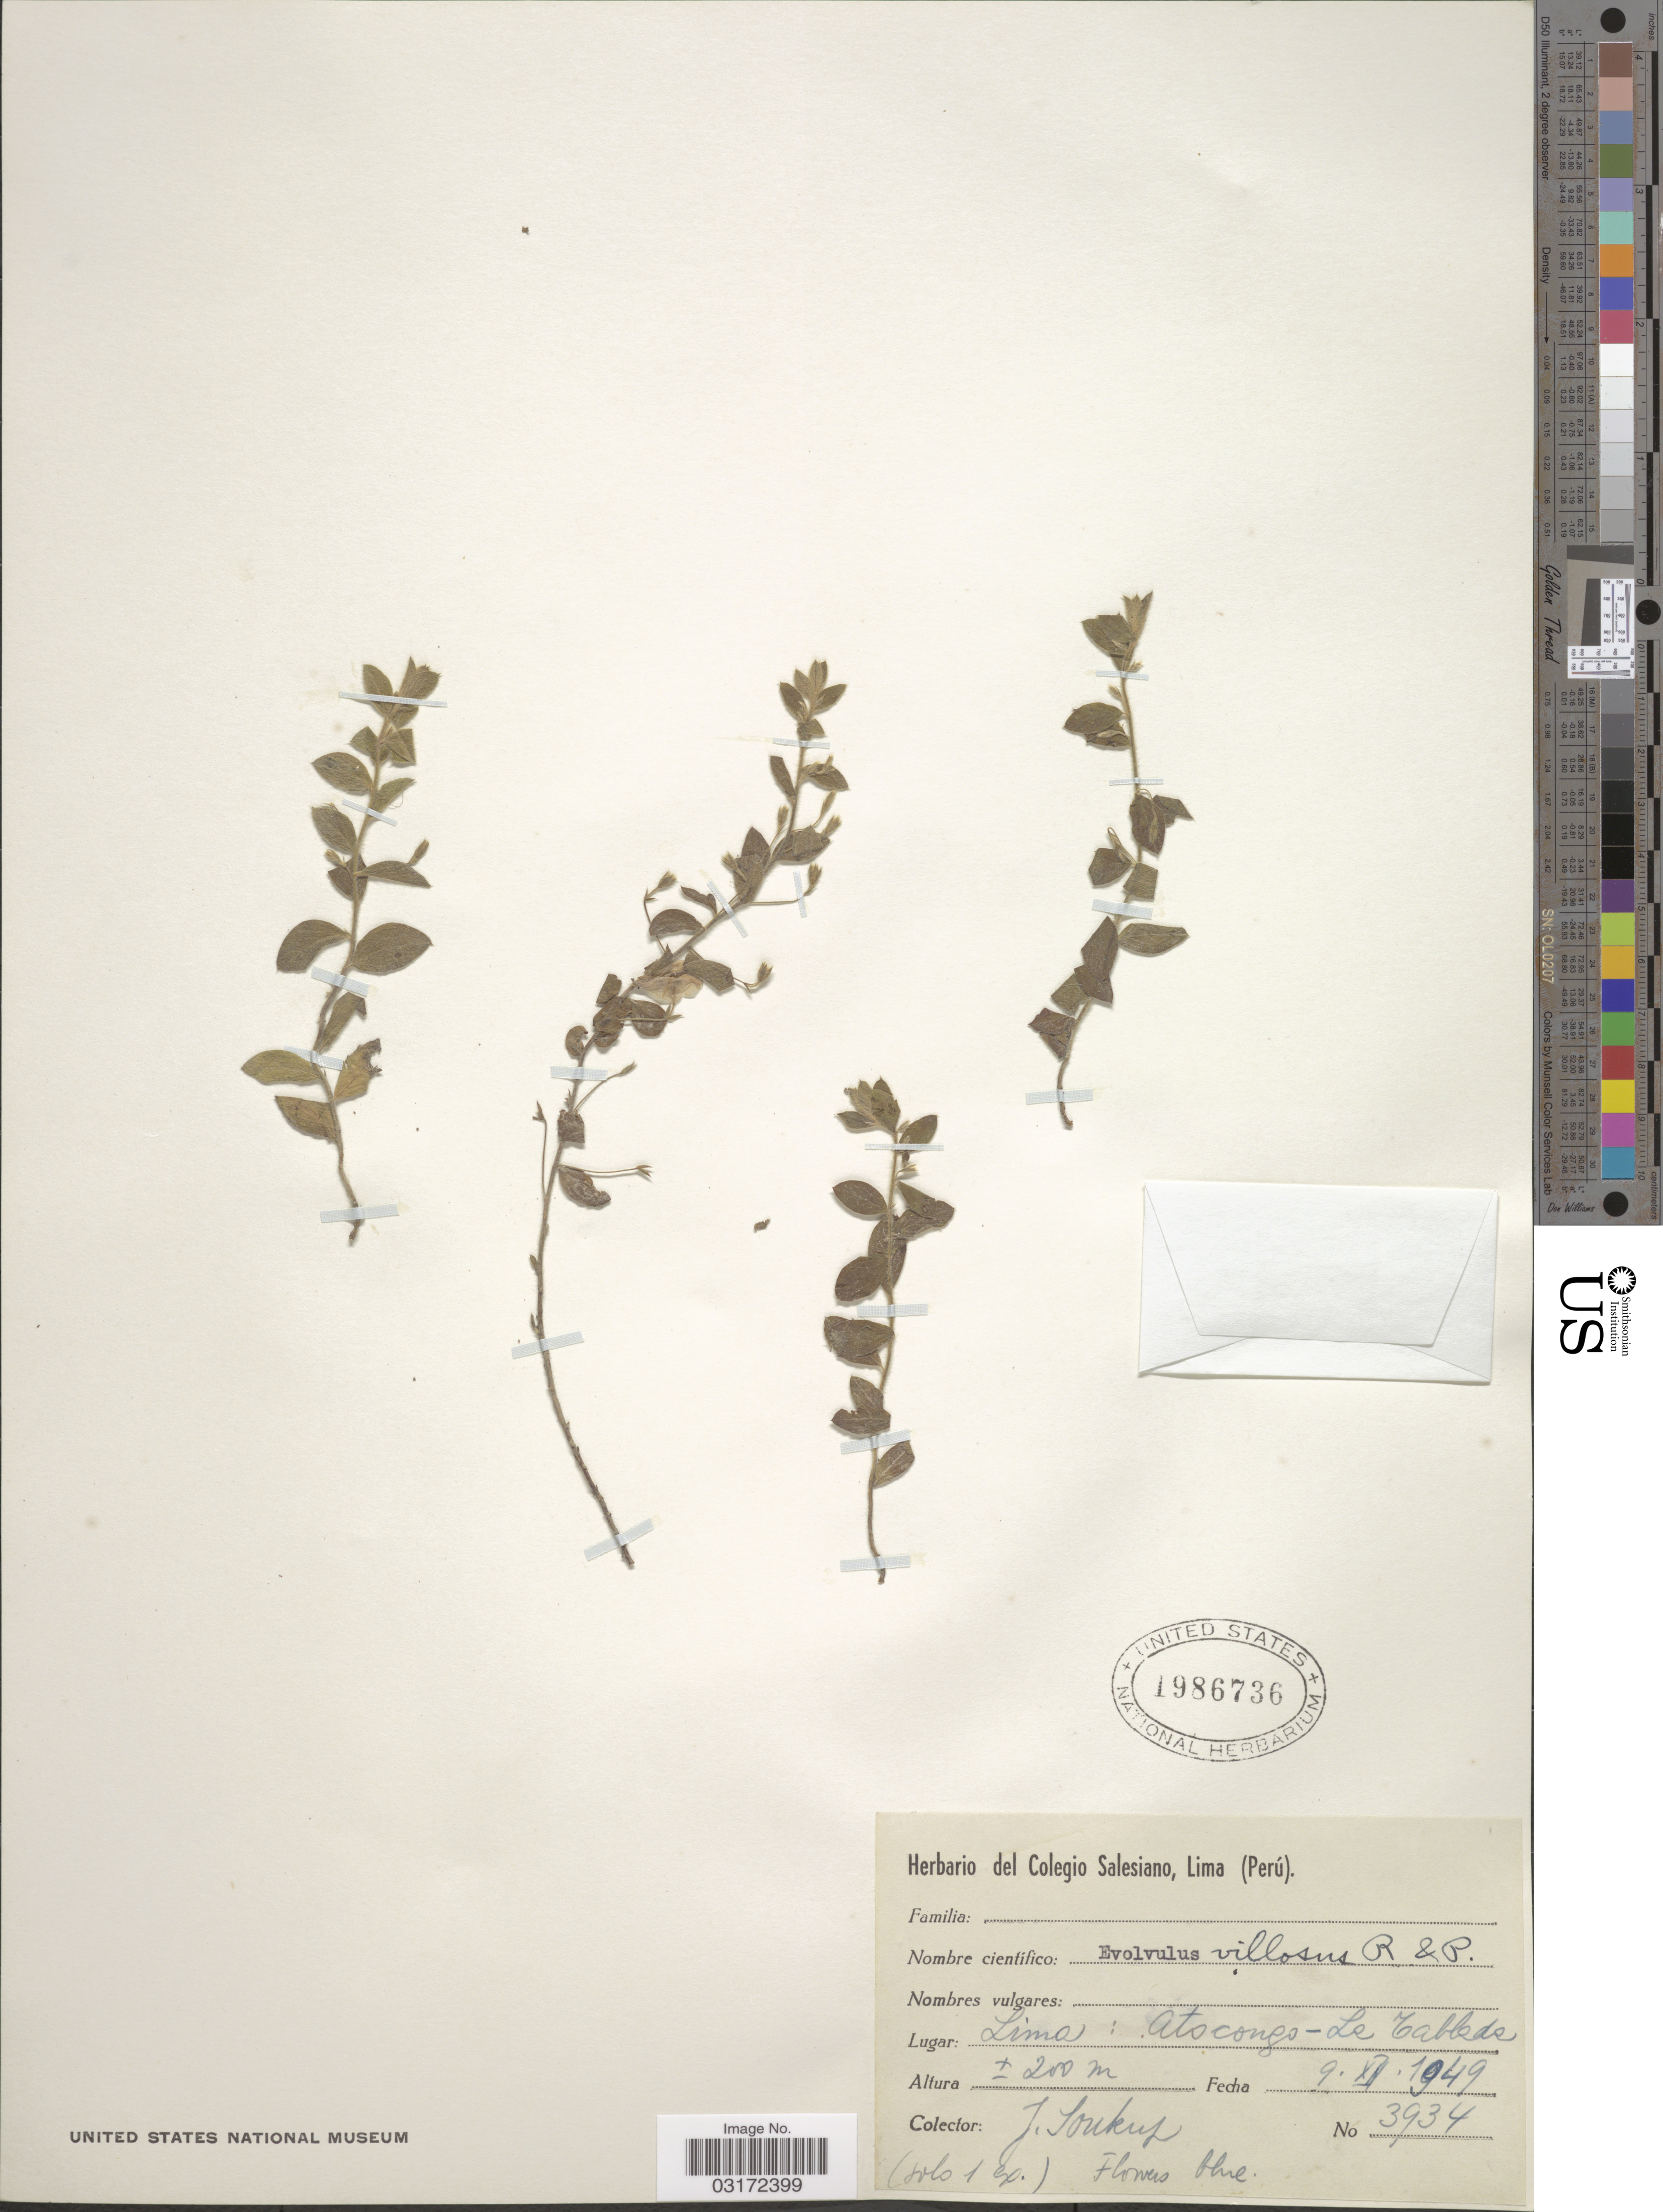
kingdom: Plantae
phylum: Tracheophyta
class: Magnoliopsida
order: Solanales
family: Convolvulaceae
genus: Evolvulus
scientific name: Evolvulus villosus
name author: Ruiz & Pav.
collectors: J. Soukup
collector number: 3934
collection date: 1949-11-09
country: Peru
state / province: Lima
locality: Atocongo - La Tablada.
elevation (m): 200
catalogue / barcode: US 1986736